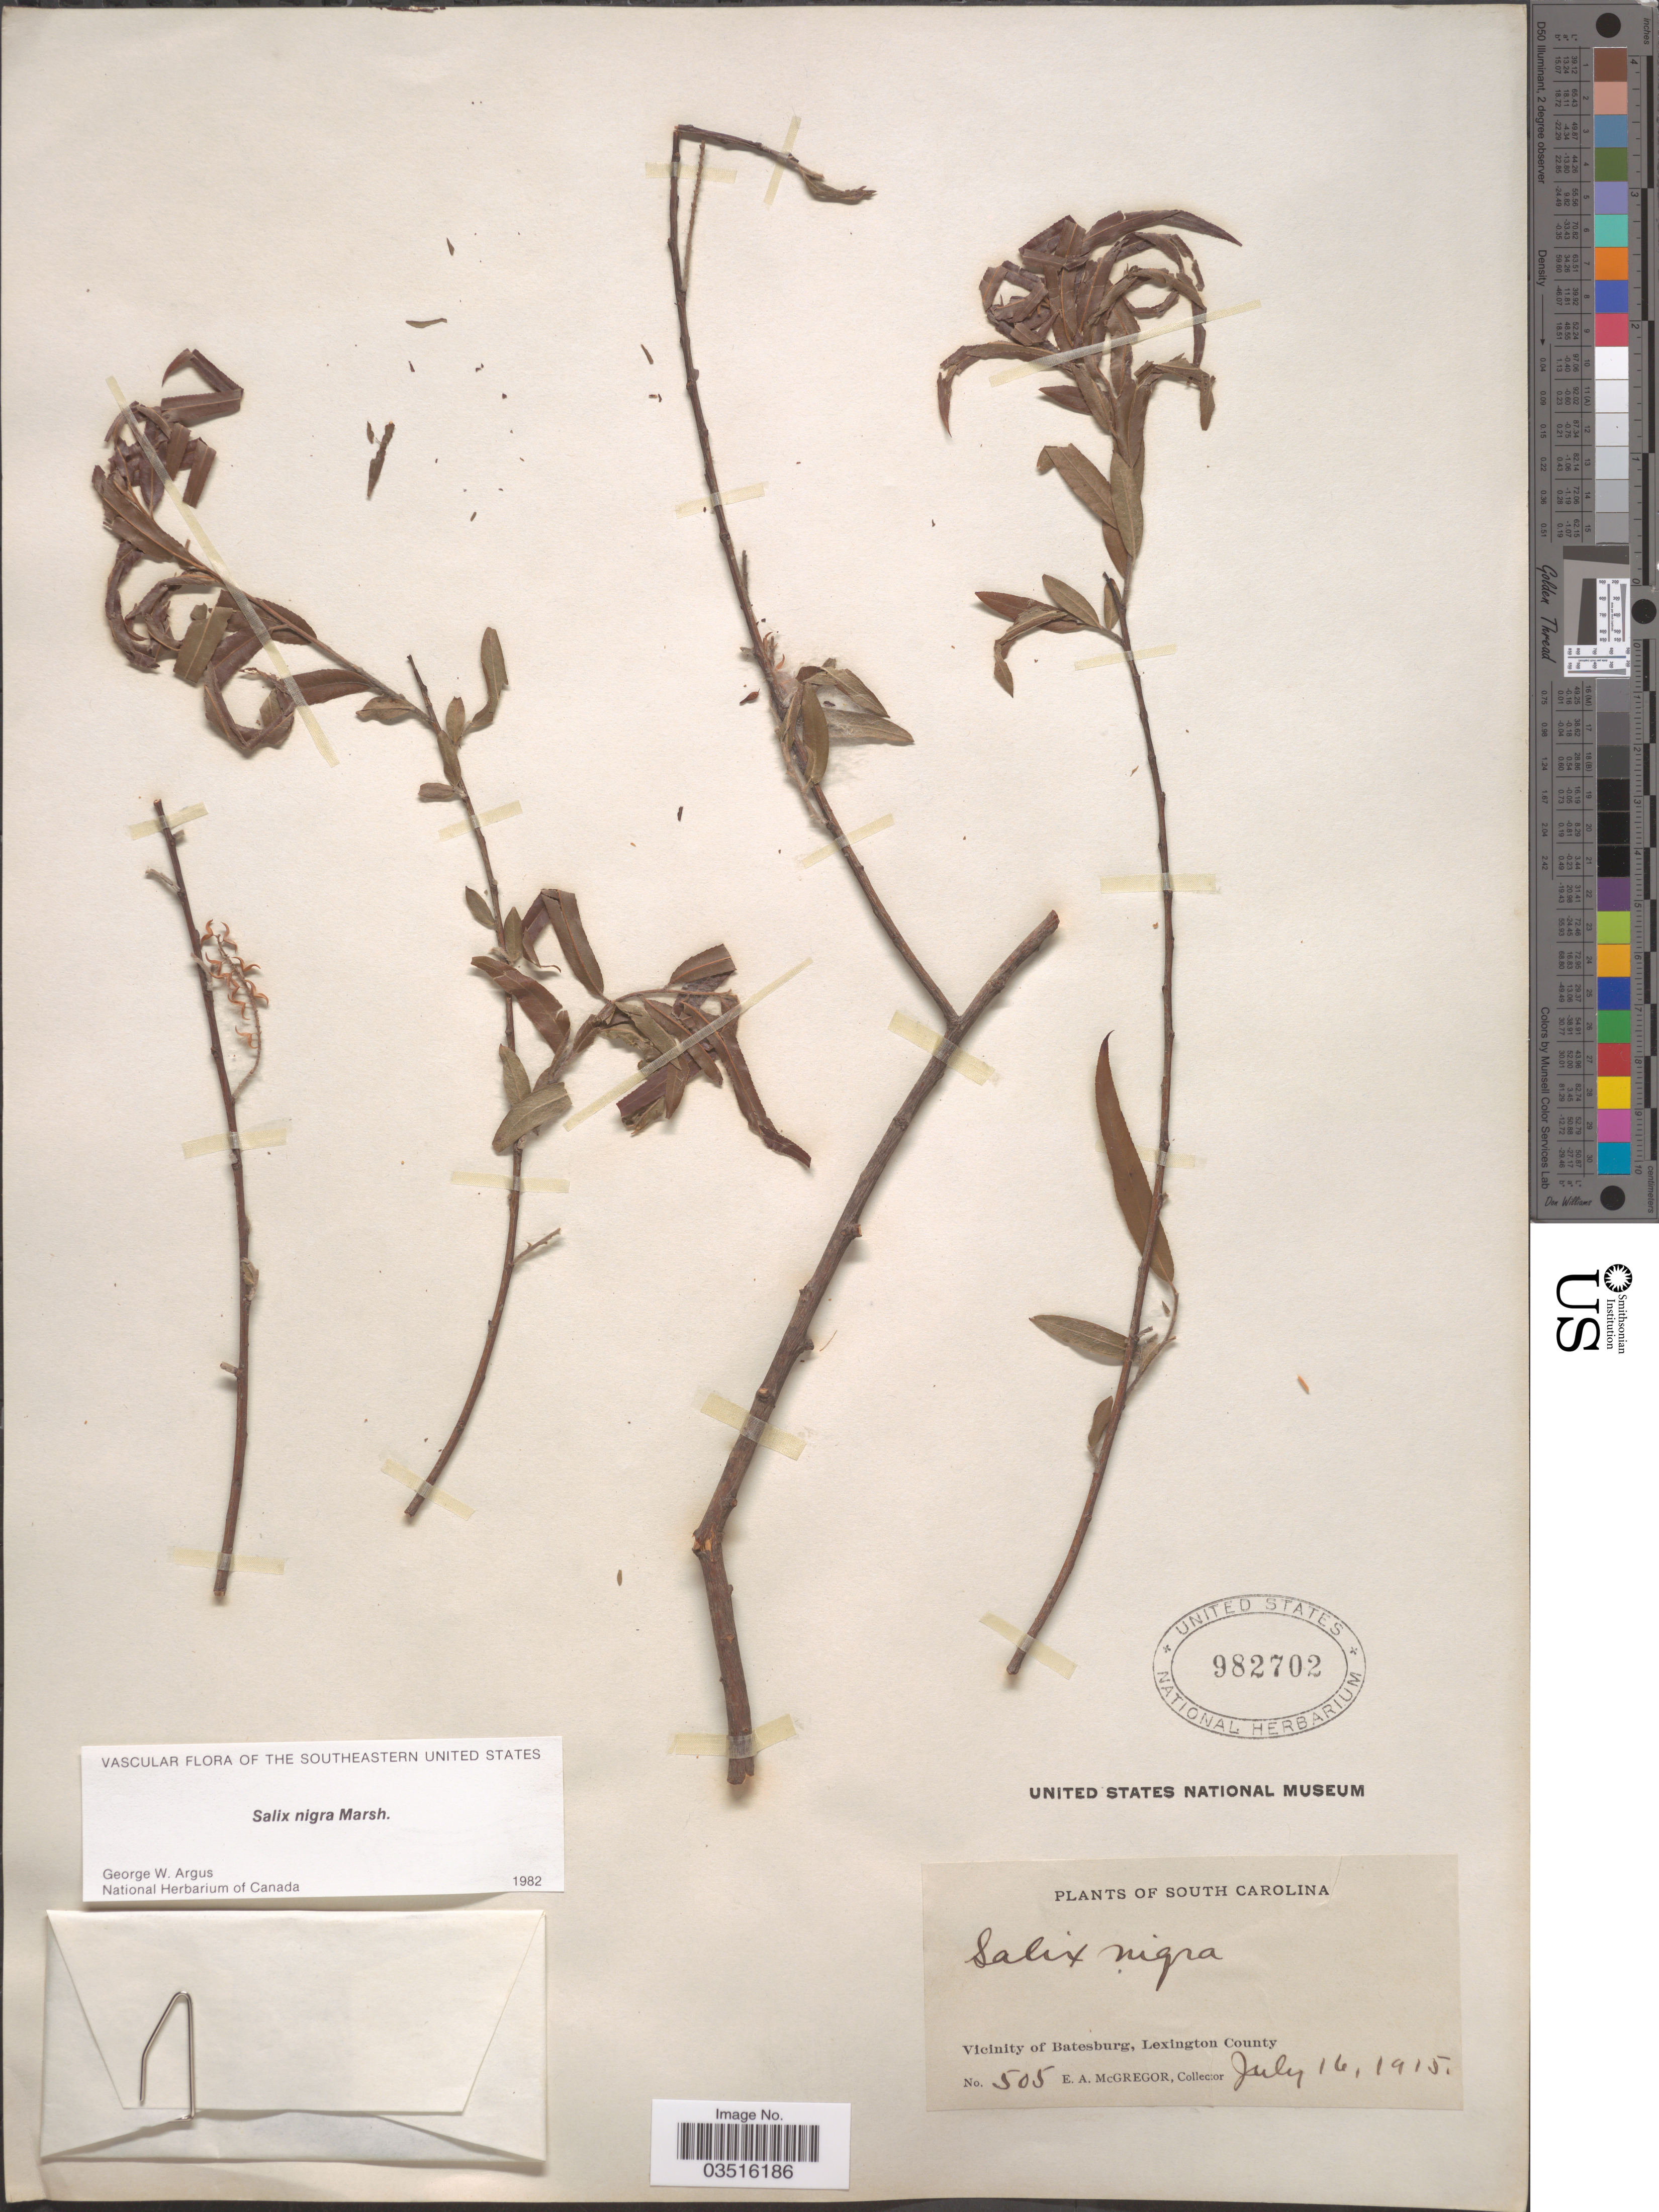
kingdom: Plantae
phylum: Tracheophyta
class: Magnoliopsida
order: Malpighiales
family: Salicaceae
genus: Salix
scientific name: Salix nigra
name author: Marshall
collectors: E. A. McGregor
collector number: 505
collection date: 1915-07-16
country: United States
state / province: South Carolina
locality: Vicinity of Batesburg, Lexington County.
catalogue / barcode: US 982702